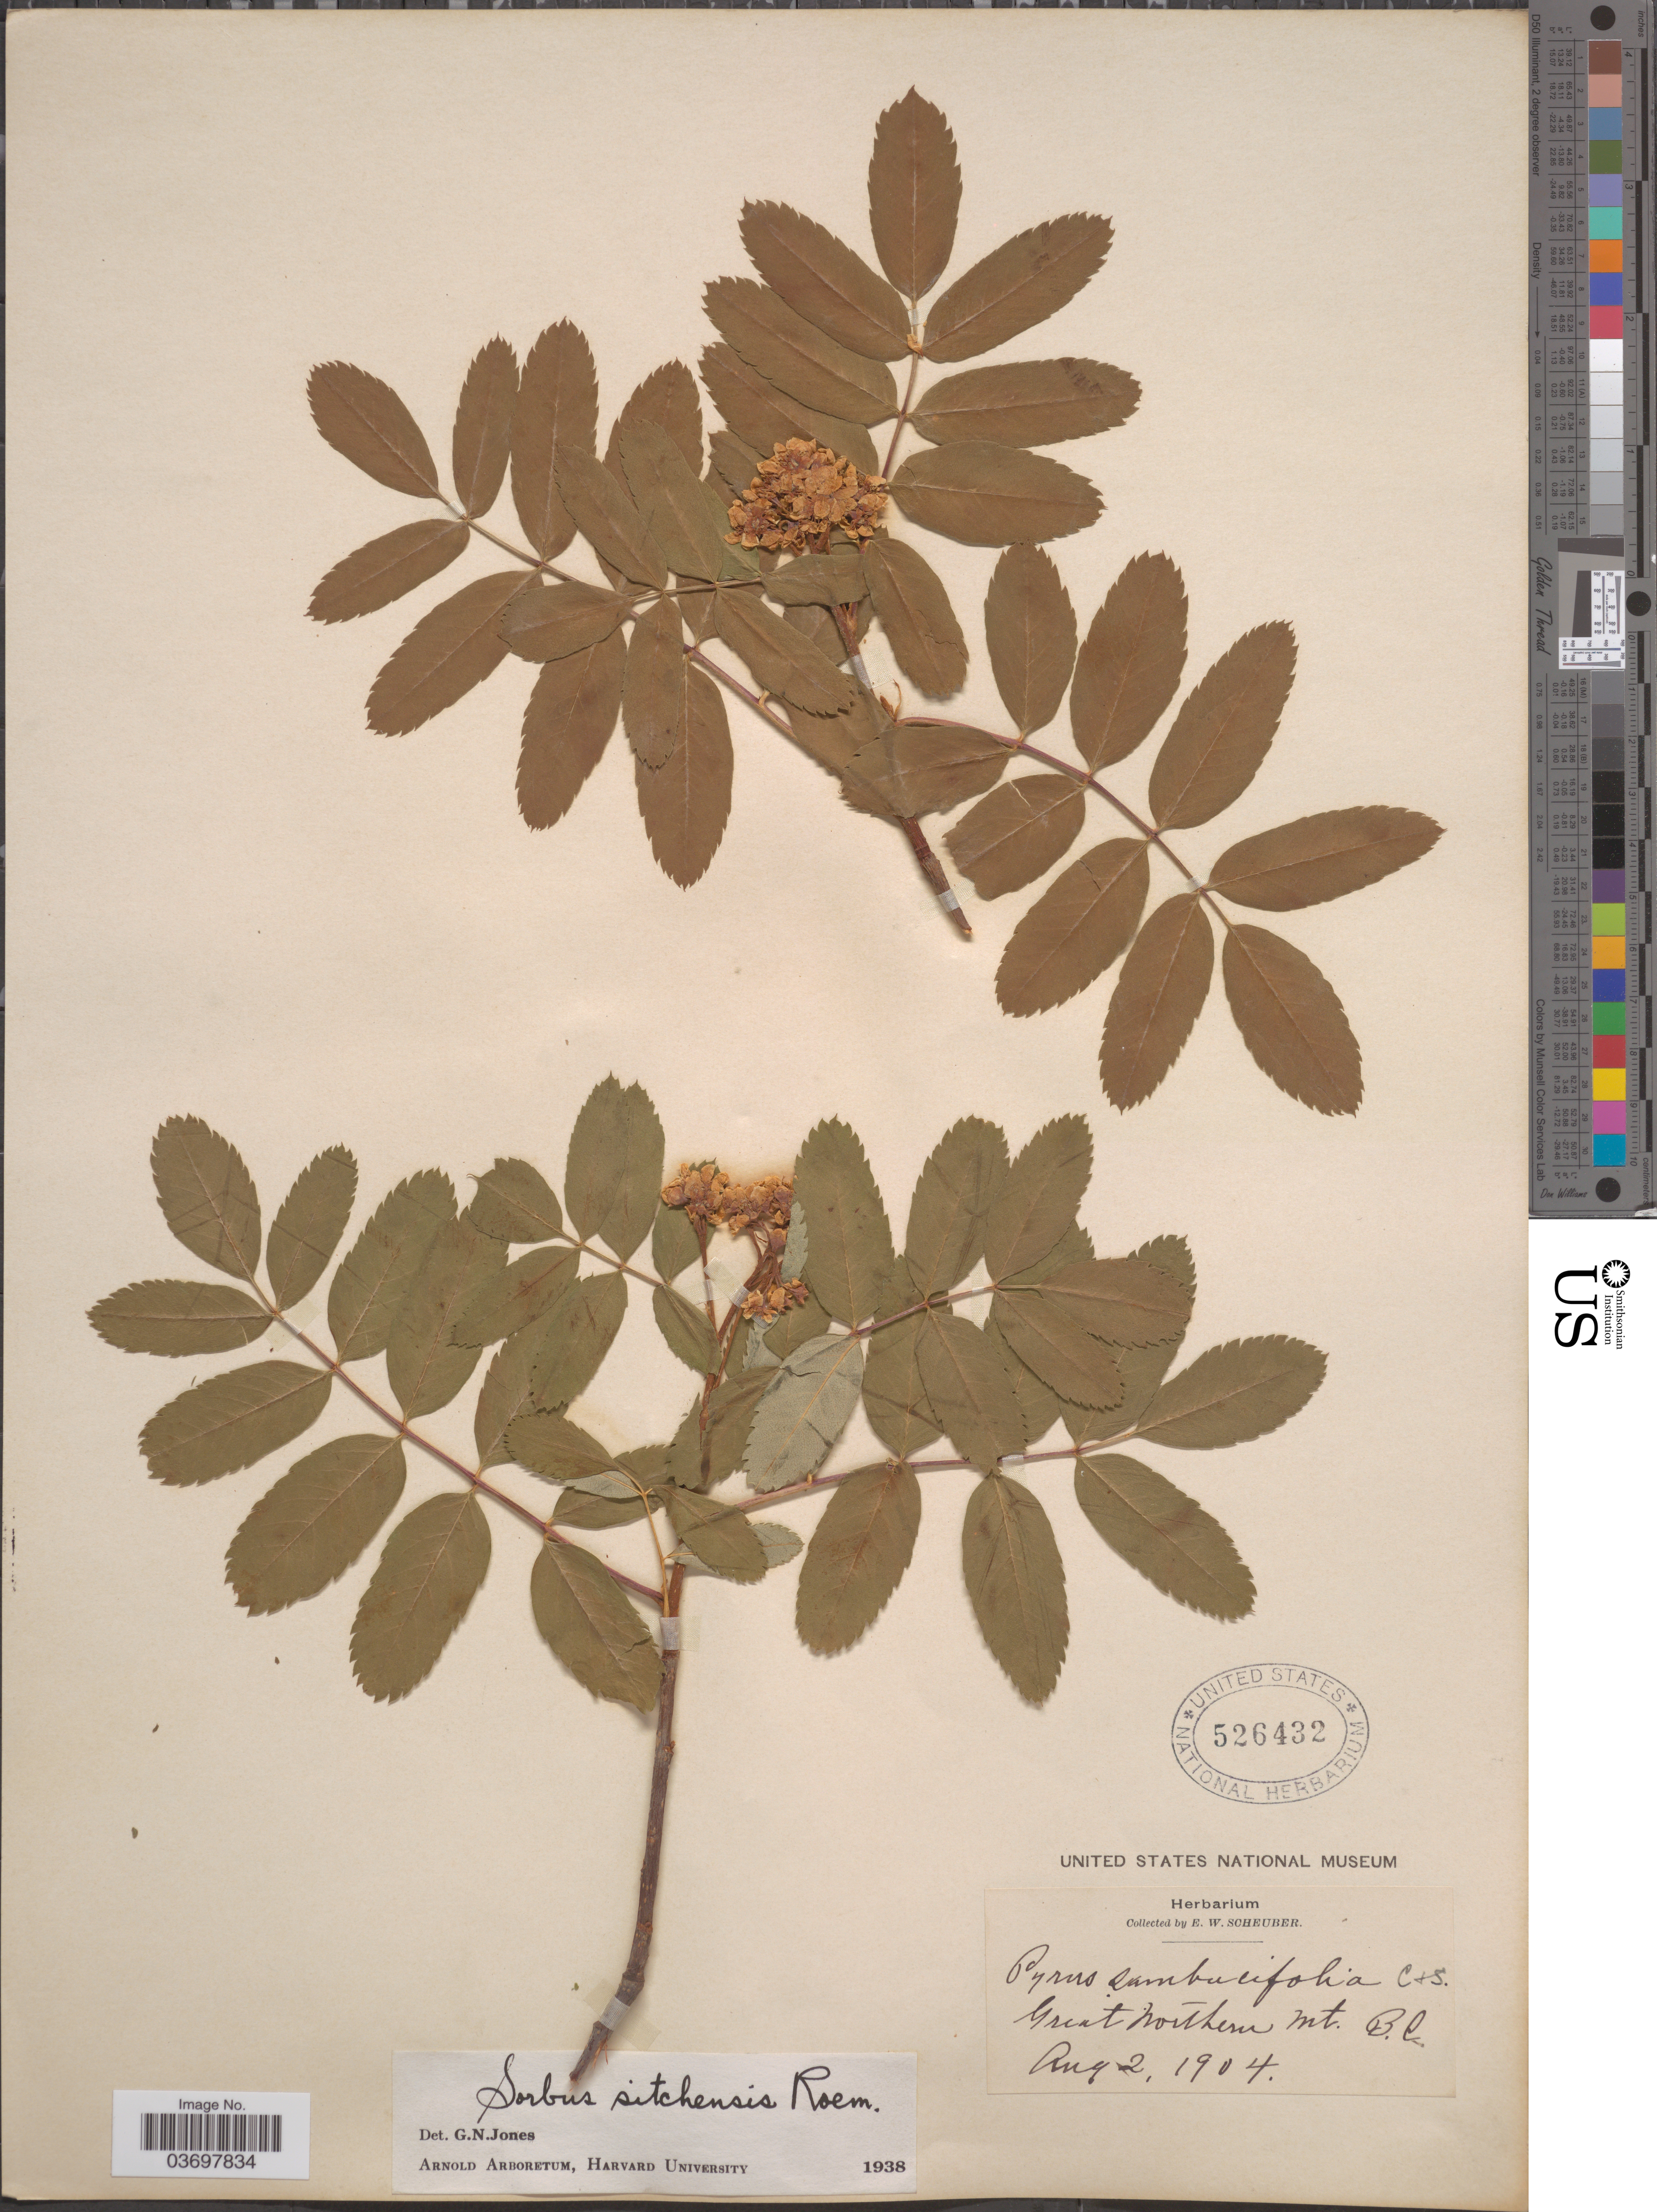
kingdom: Plantae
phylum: Tracheophyta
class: Magnoliopsida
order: Rosales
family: Rosaceae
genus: Sorbus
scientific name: Sorbus sitchensis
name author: M. Roem.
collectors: E. Scheuber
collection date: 1904-08-02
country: Canada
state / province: British Columbia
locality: Great Northern Mt.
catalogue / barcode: US 526432